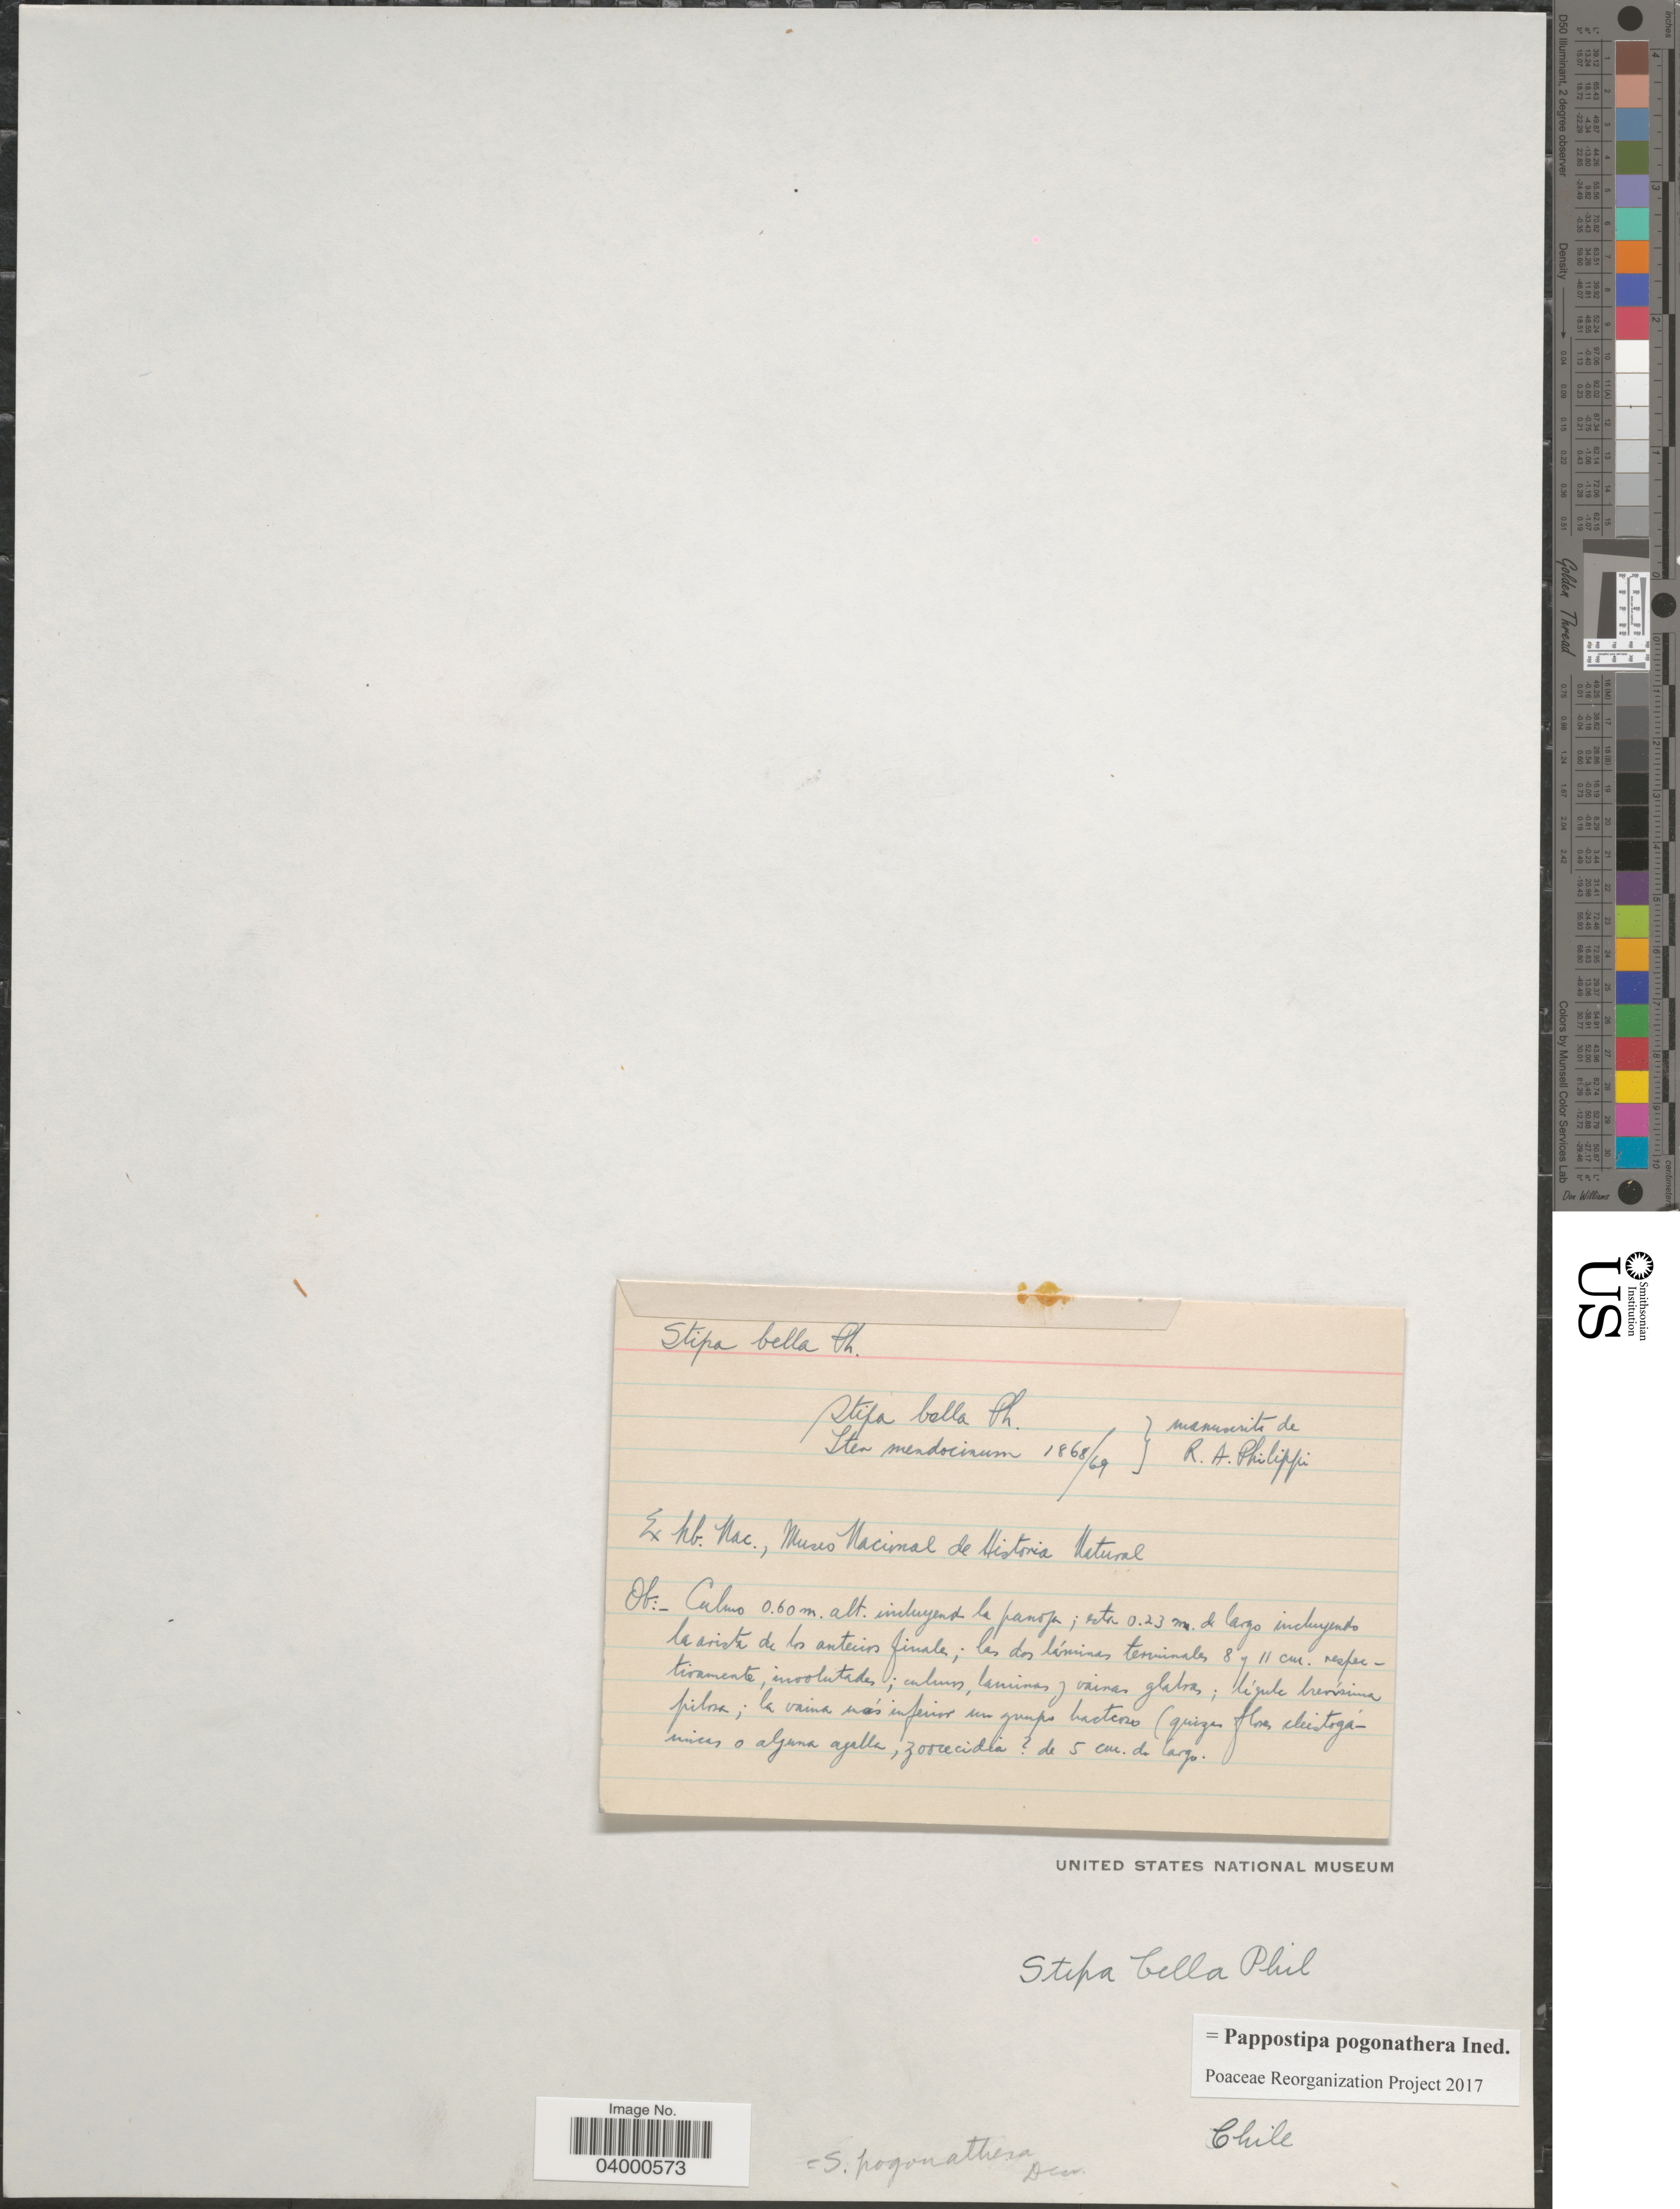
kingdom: Plantae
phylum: Tracheophyta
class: Liliopsida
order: Poales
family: Poaceae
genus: Pappostipa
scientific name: Pappostipa pogonathera ined.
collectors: R. A. Philippi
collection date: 1868/1869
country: Chile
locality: Iter mendocinum. Culmo.